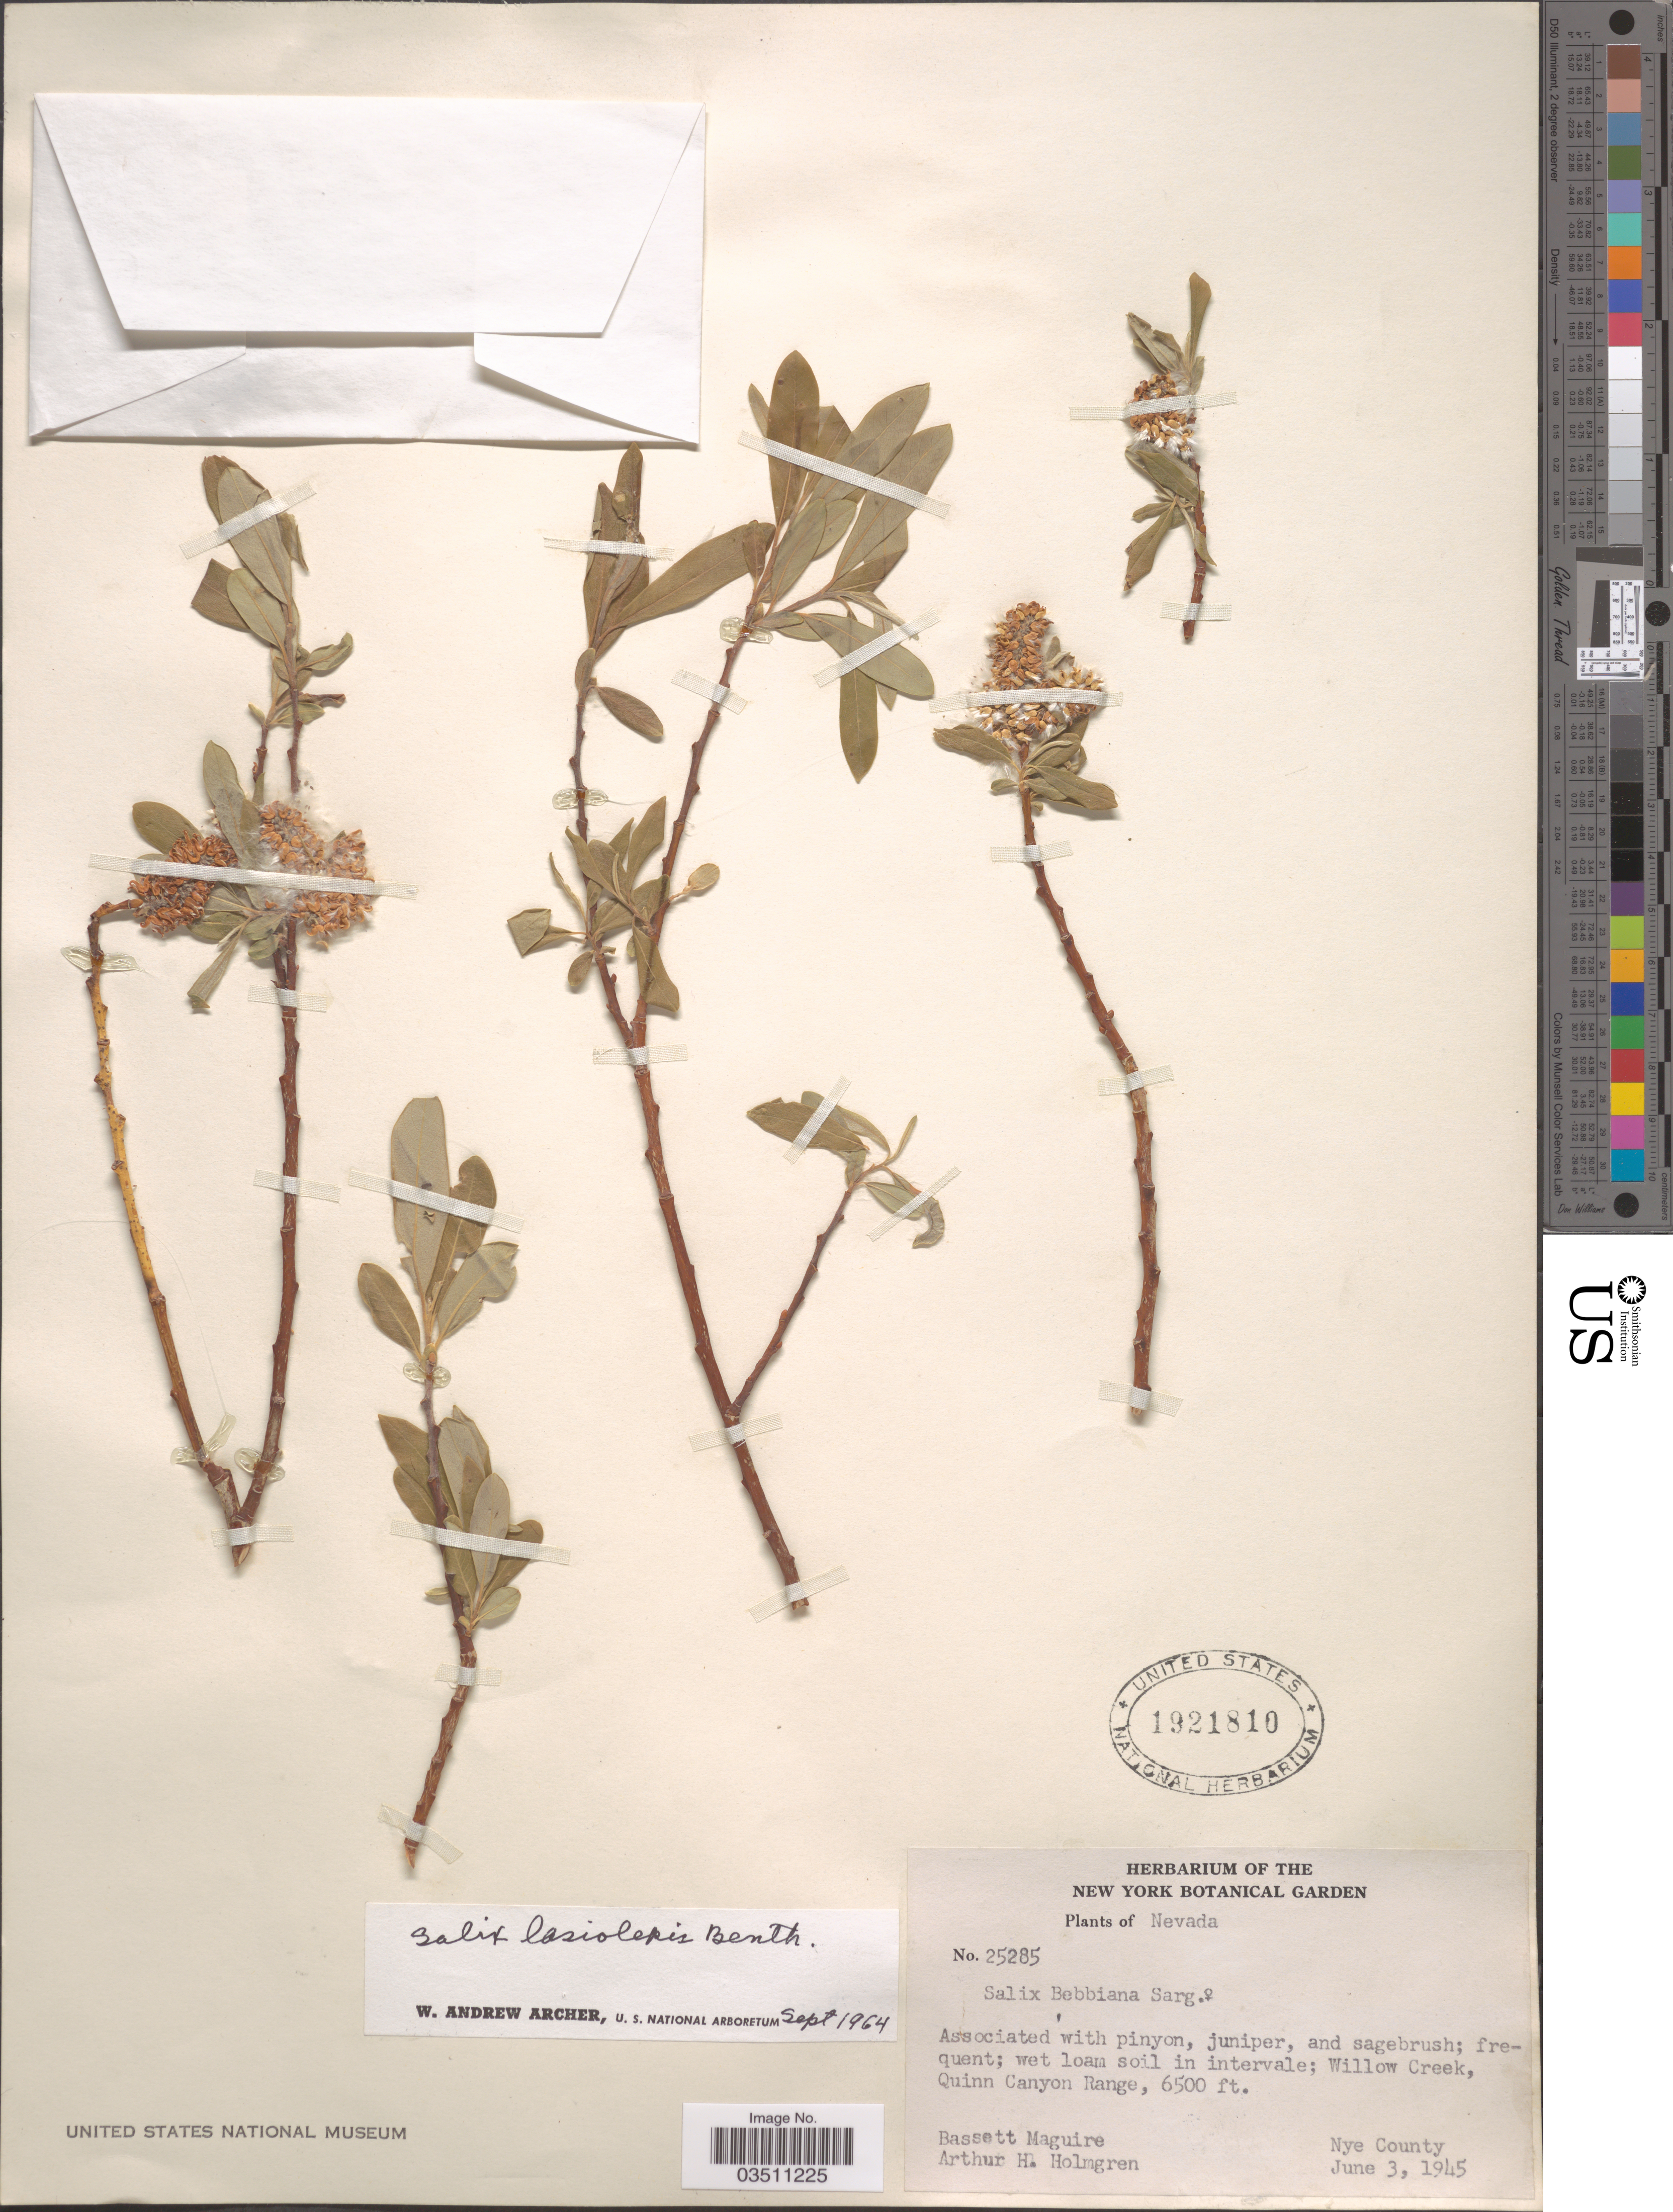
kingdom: Plantae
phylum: Tracheophyta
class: Magnoliopsida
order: Malpighiales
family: Salicaceae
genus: Salix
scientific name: Salix lasiolepis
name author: Benth.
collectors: B. Maguire & A. H. Holmgren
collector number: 25285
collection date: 1945-06-03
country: United States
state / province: Nevada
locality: Willow Creek, Quinn Canyon Range. Nye County.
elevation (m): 1981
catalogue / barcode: US 1921810